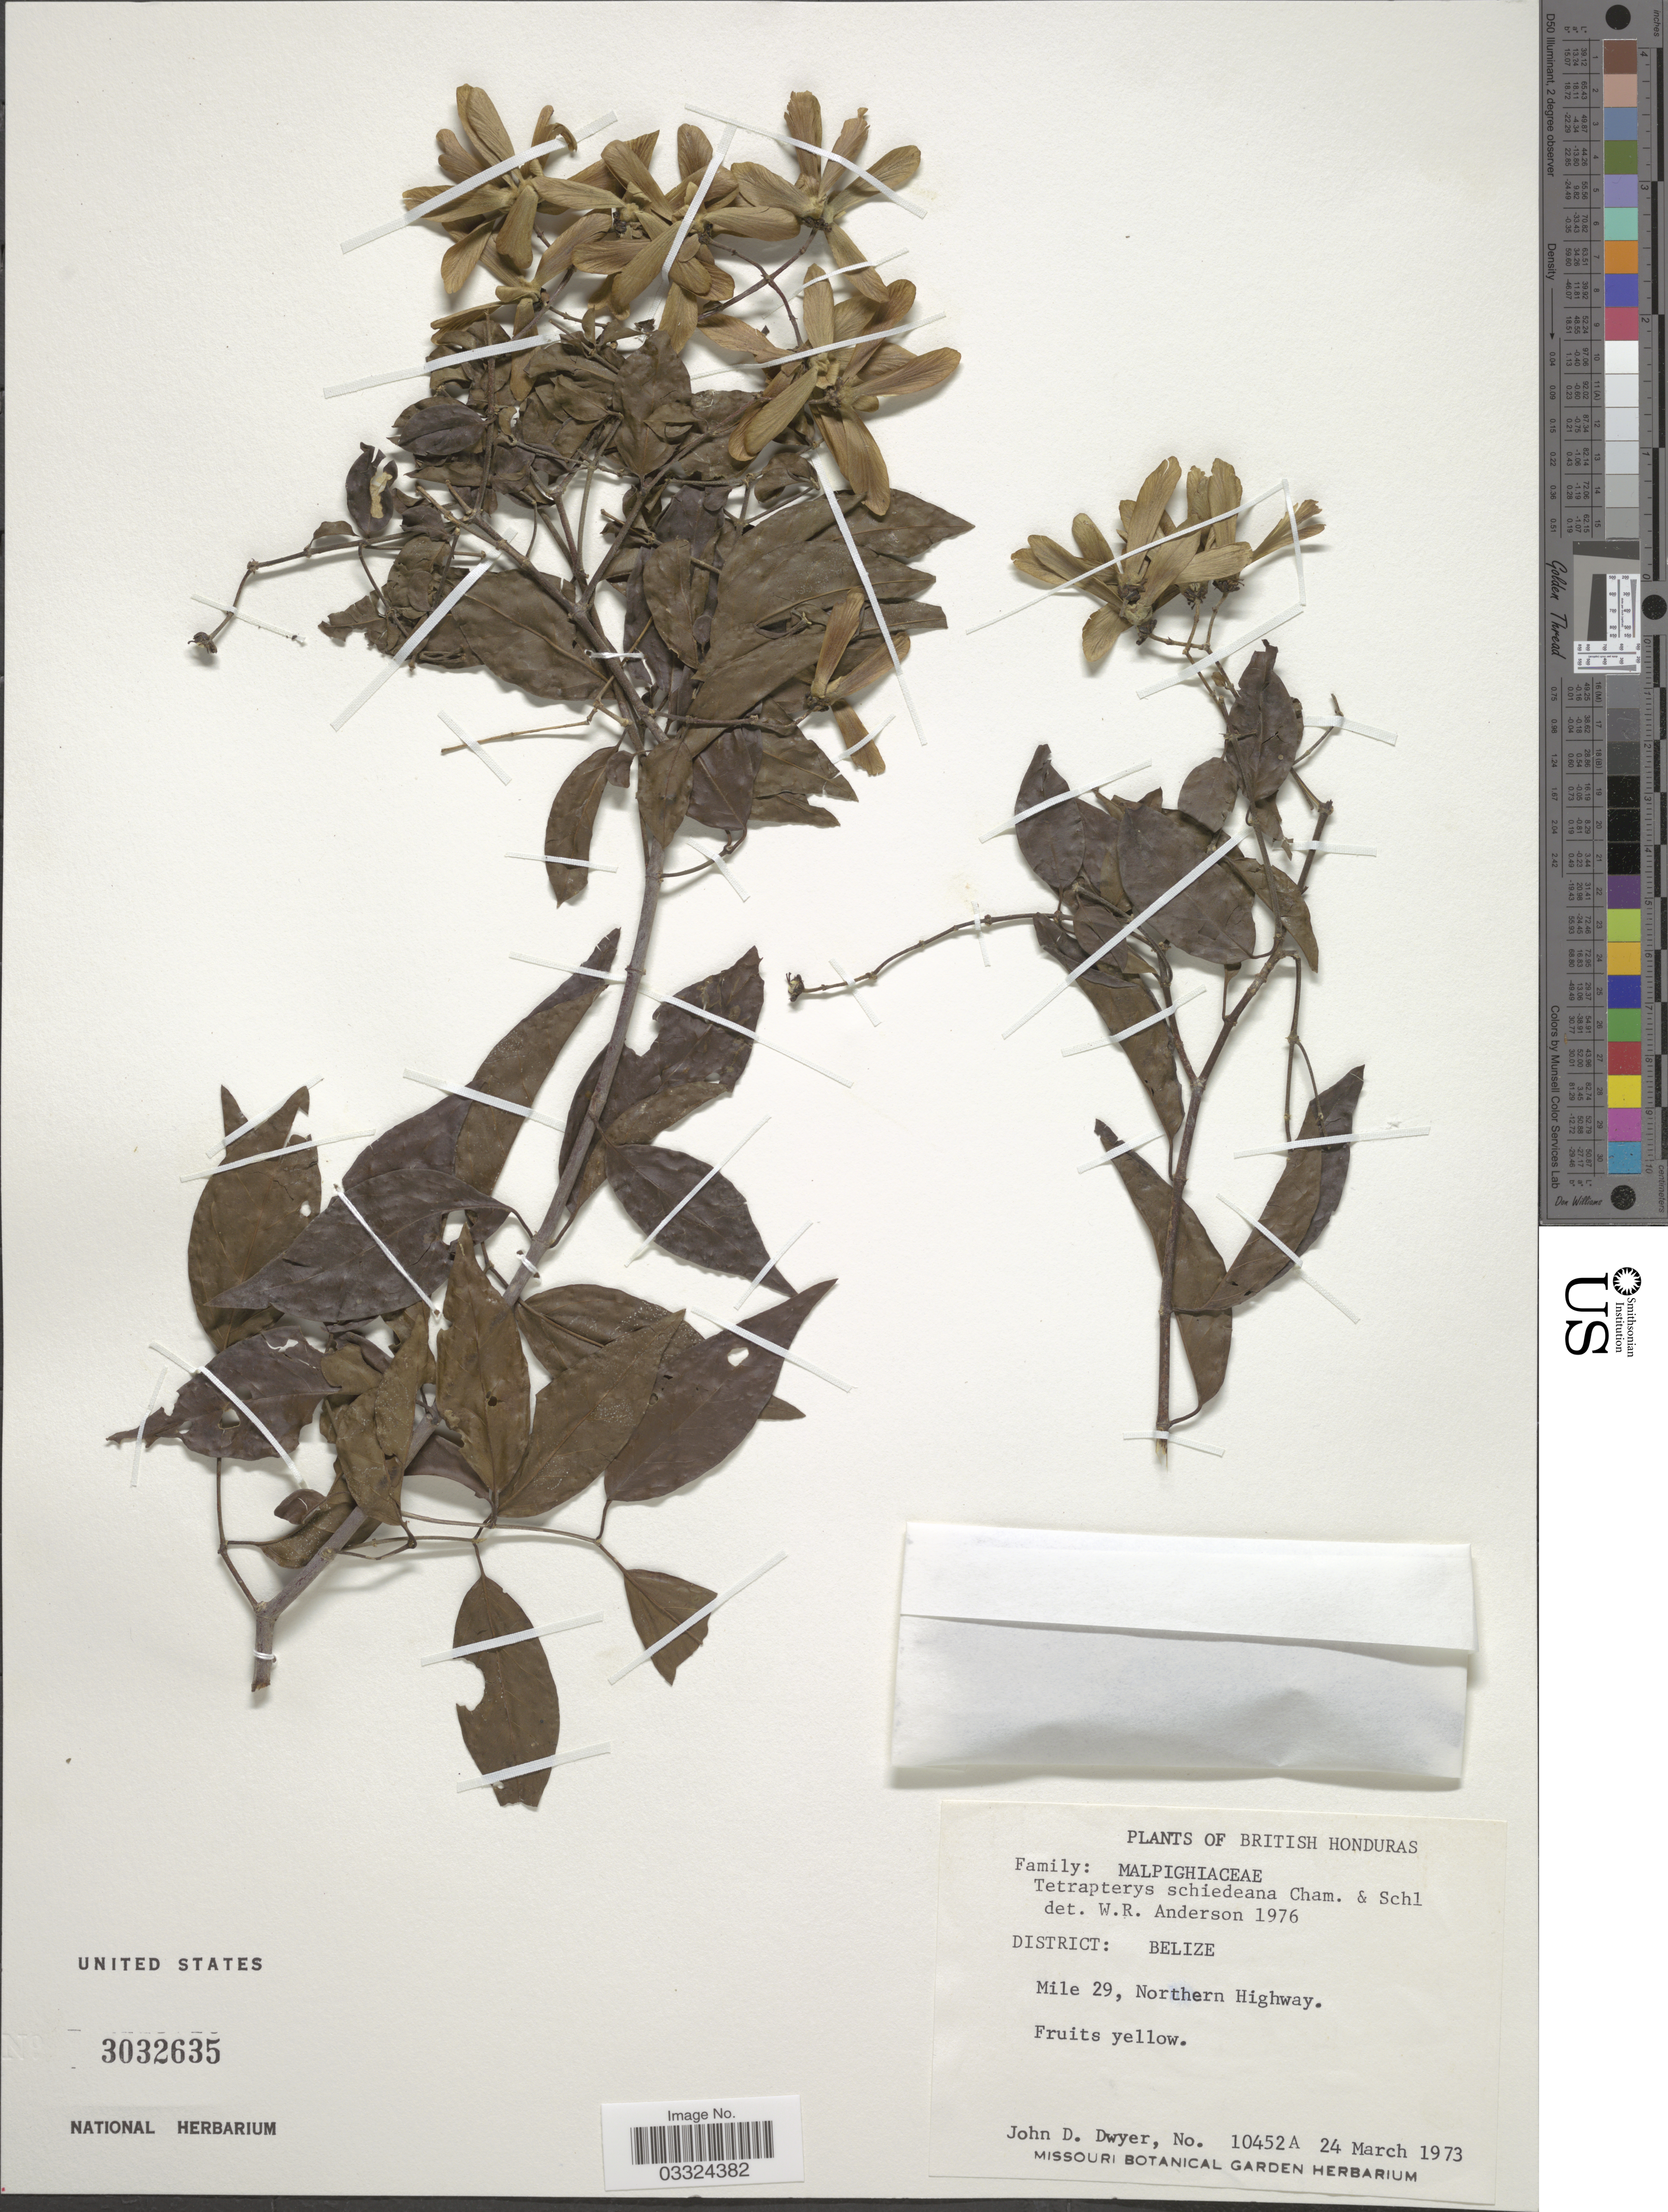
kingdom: Plantae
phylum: Tracheophyta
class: Magnoliopsida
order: Malpighiales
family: Malpighiaceae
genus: Tetrapterys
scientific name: Tetrapterys schiedeana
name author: Schltdl. & Cham.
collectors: J. D. Dwyer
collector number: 10452A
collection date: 1973-03-24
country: Belize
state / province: Belize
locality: British Honduras. District: Belize. Mile 29, Northern Highway.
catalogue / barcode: US 3032635